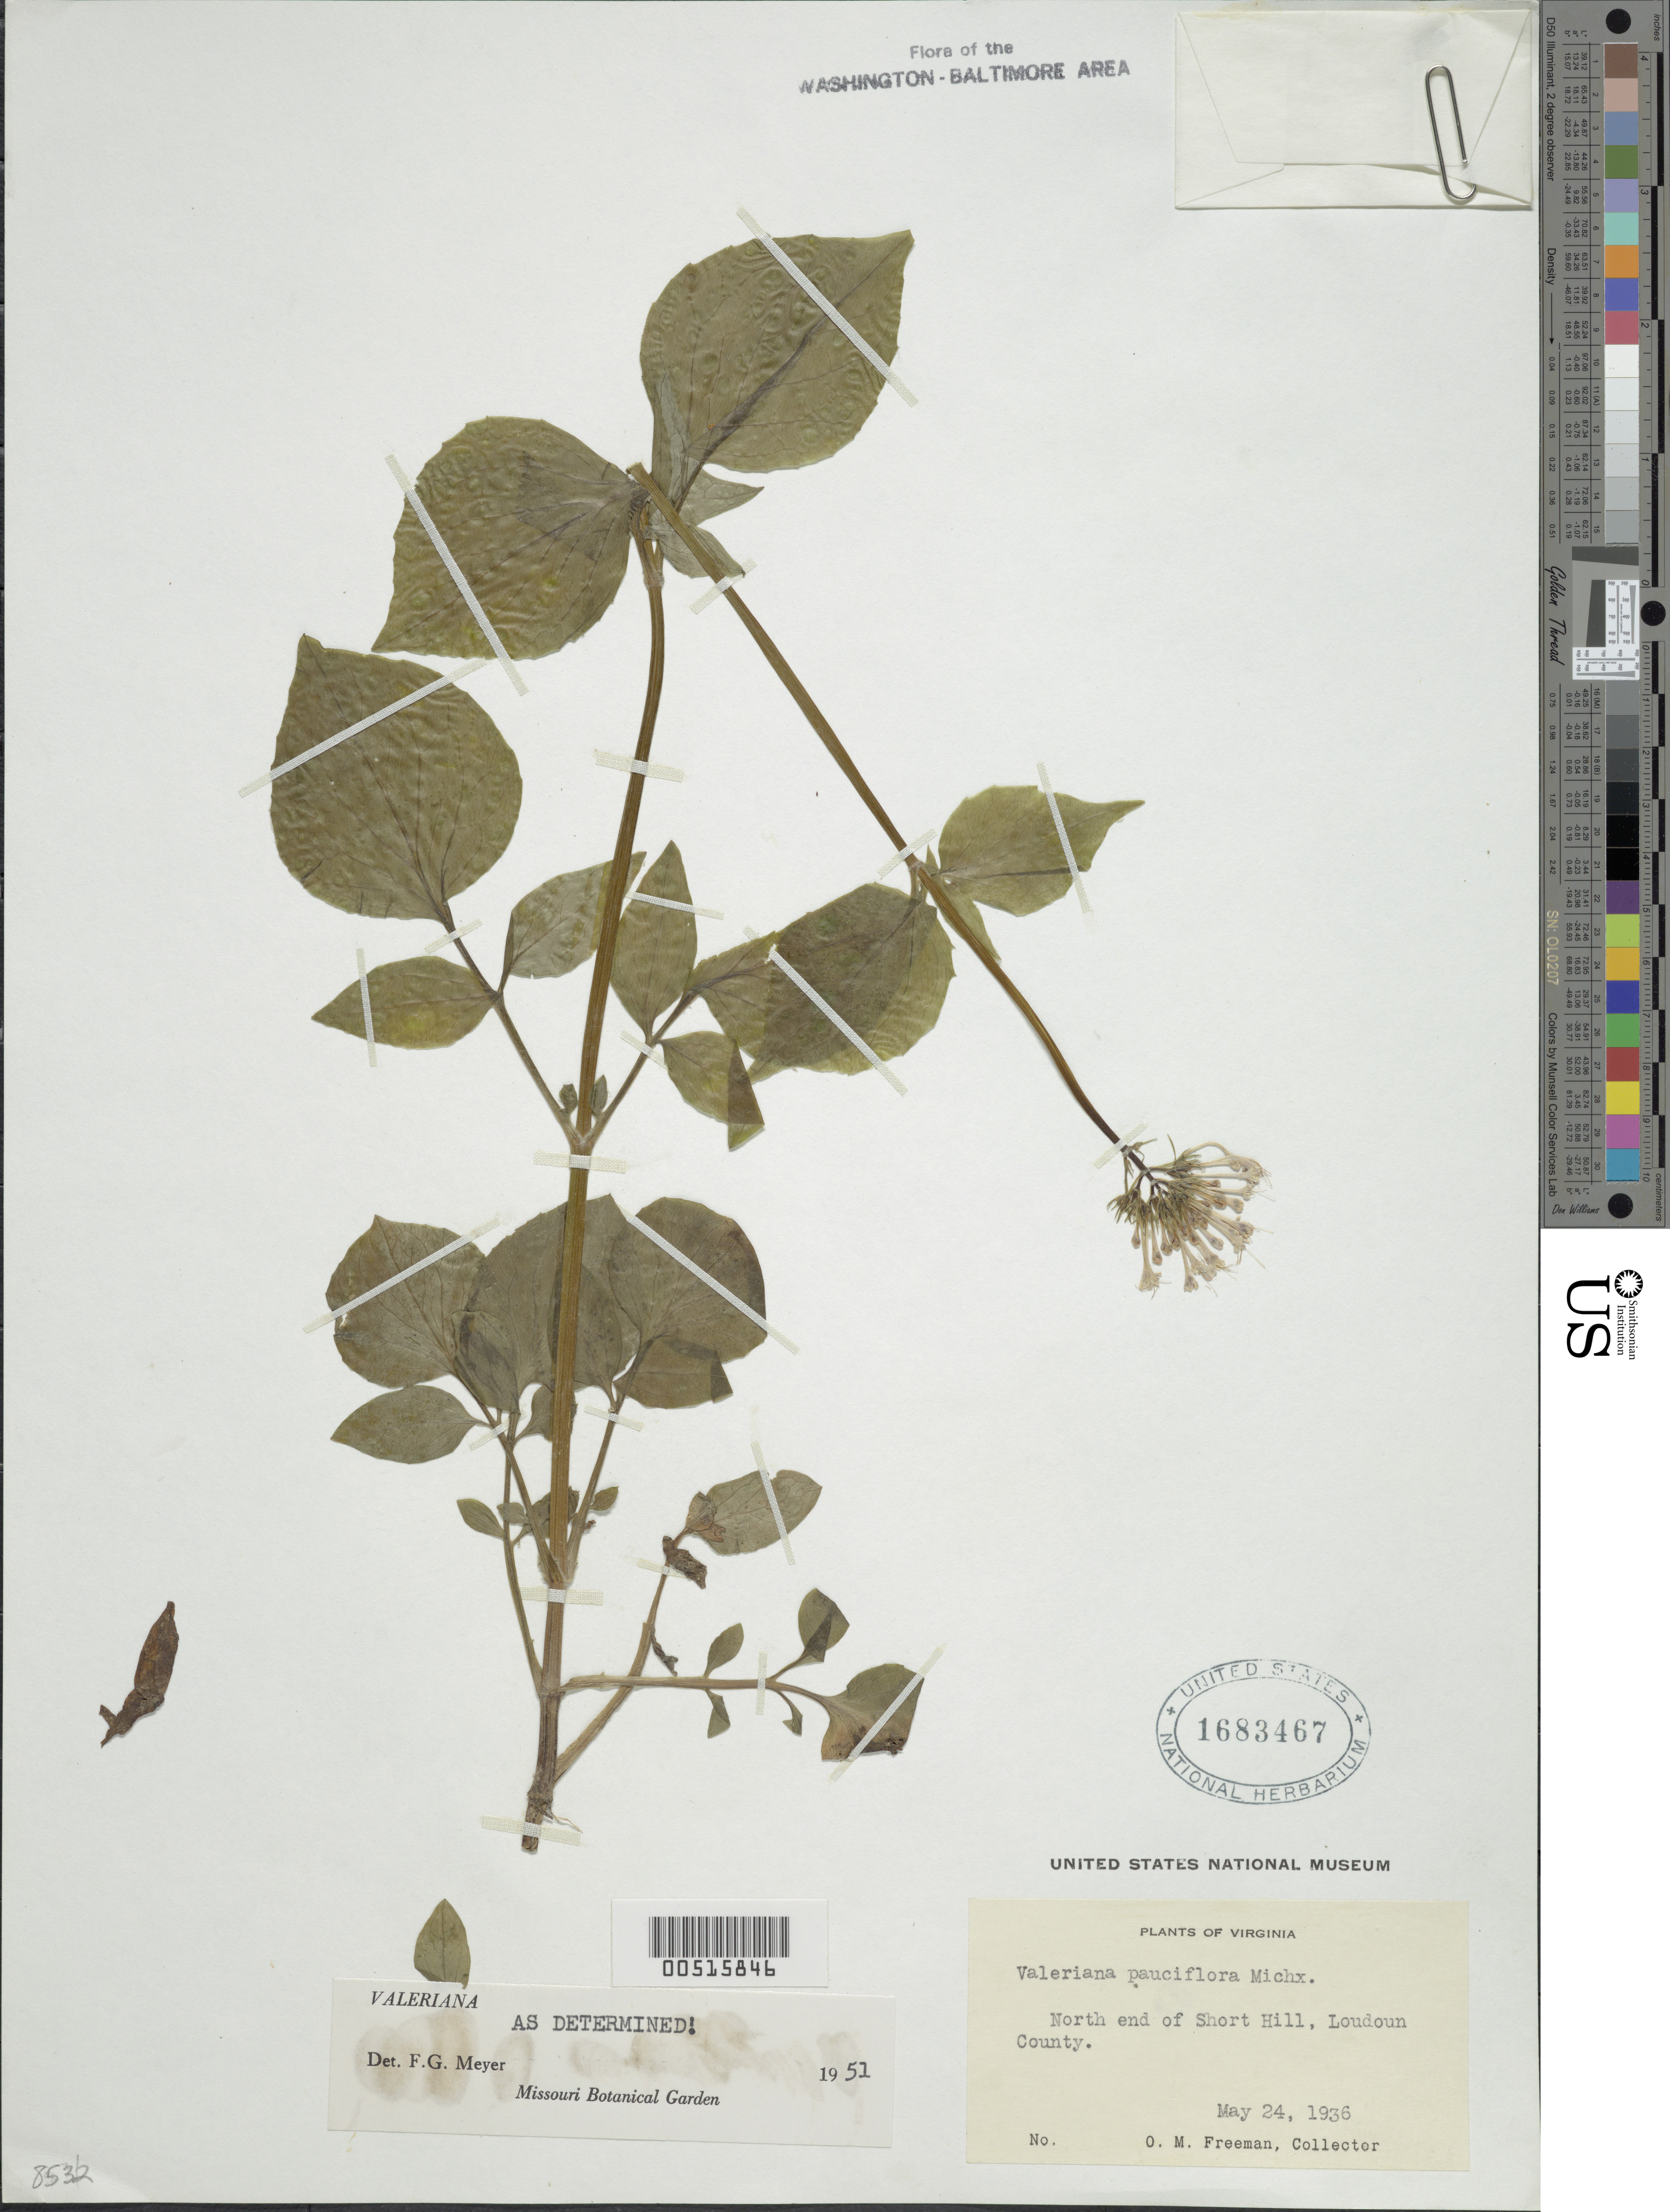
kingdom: Plantae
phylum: Tracheophyta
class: Magnoliopsida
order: Dipsacales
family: Caprifoliaceae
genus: Valeriana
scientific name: Valeriana pauciflora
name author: Michx.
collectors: O. Freeman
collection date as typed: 24 May 1936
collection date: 1936-05-24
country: United States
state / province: Virginia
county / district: Loudoun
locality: Short Hill, north end Of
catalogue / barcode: US 1683467